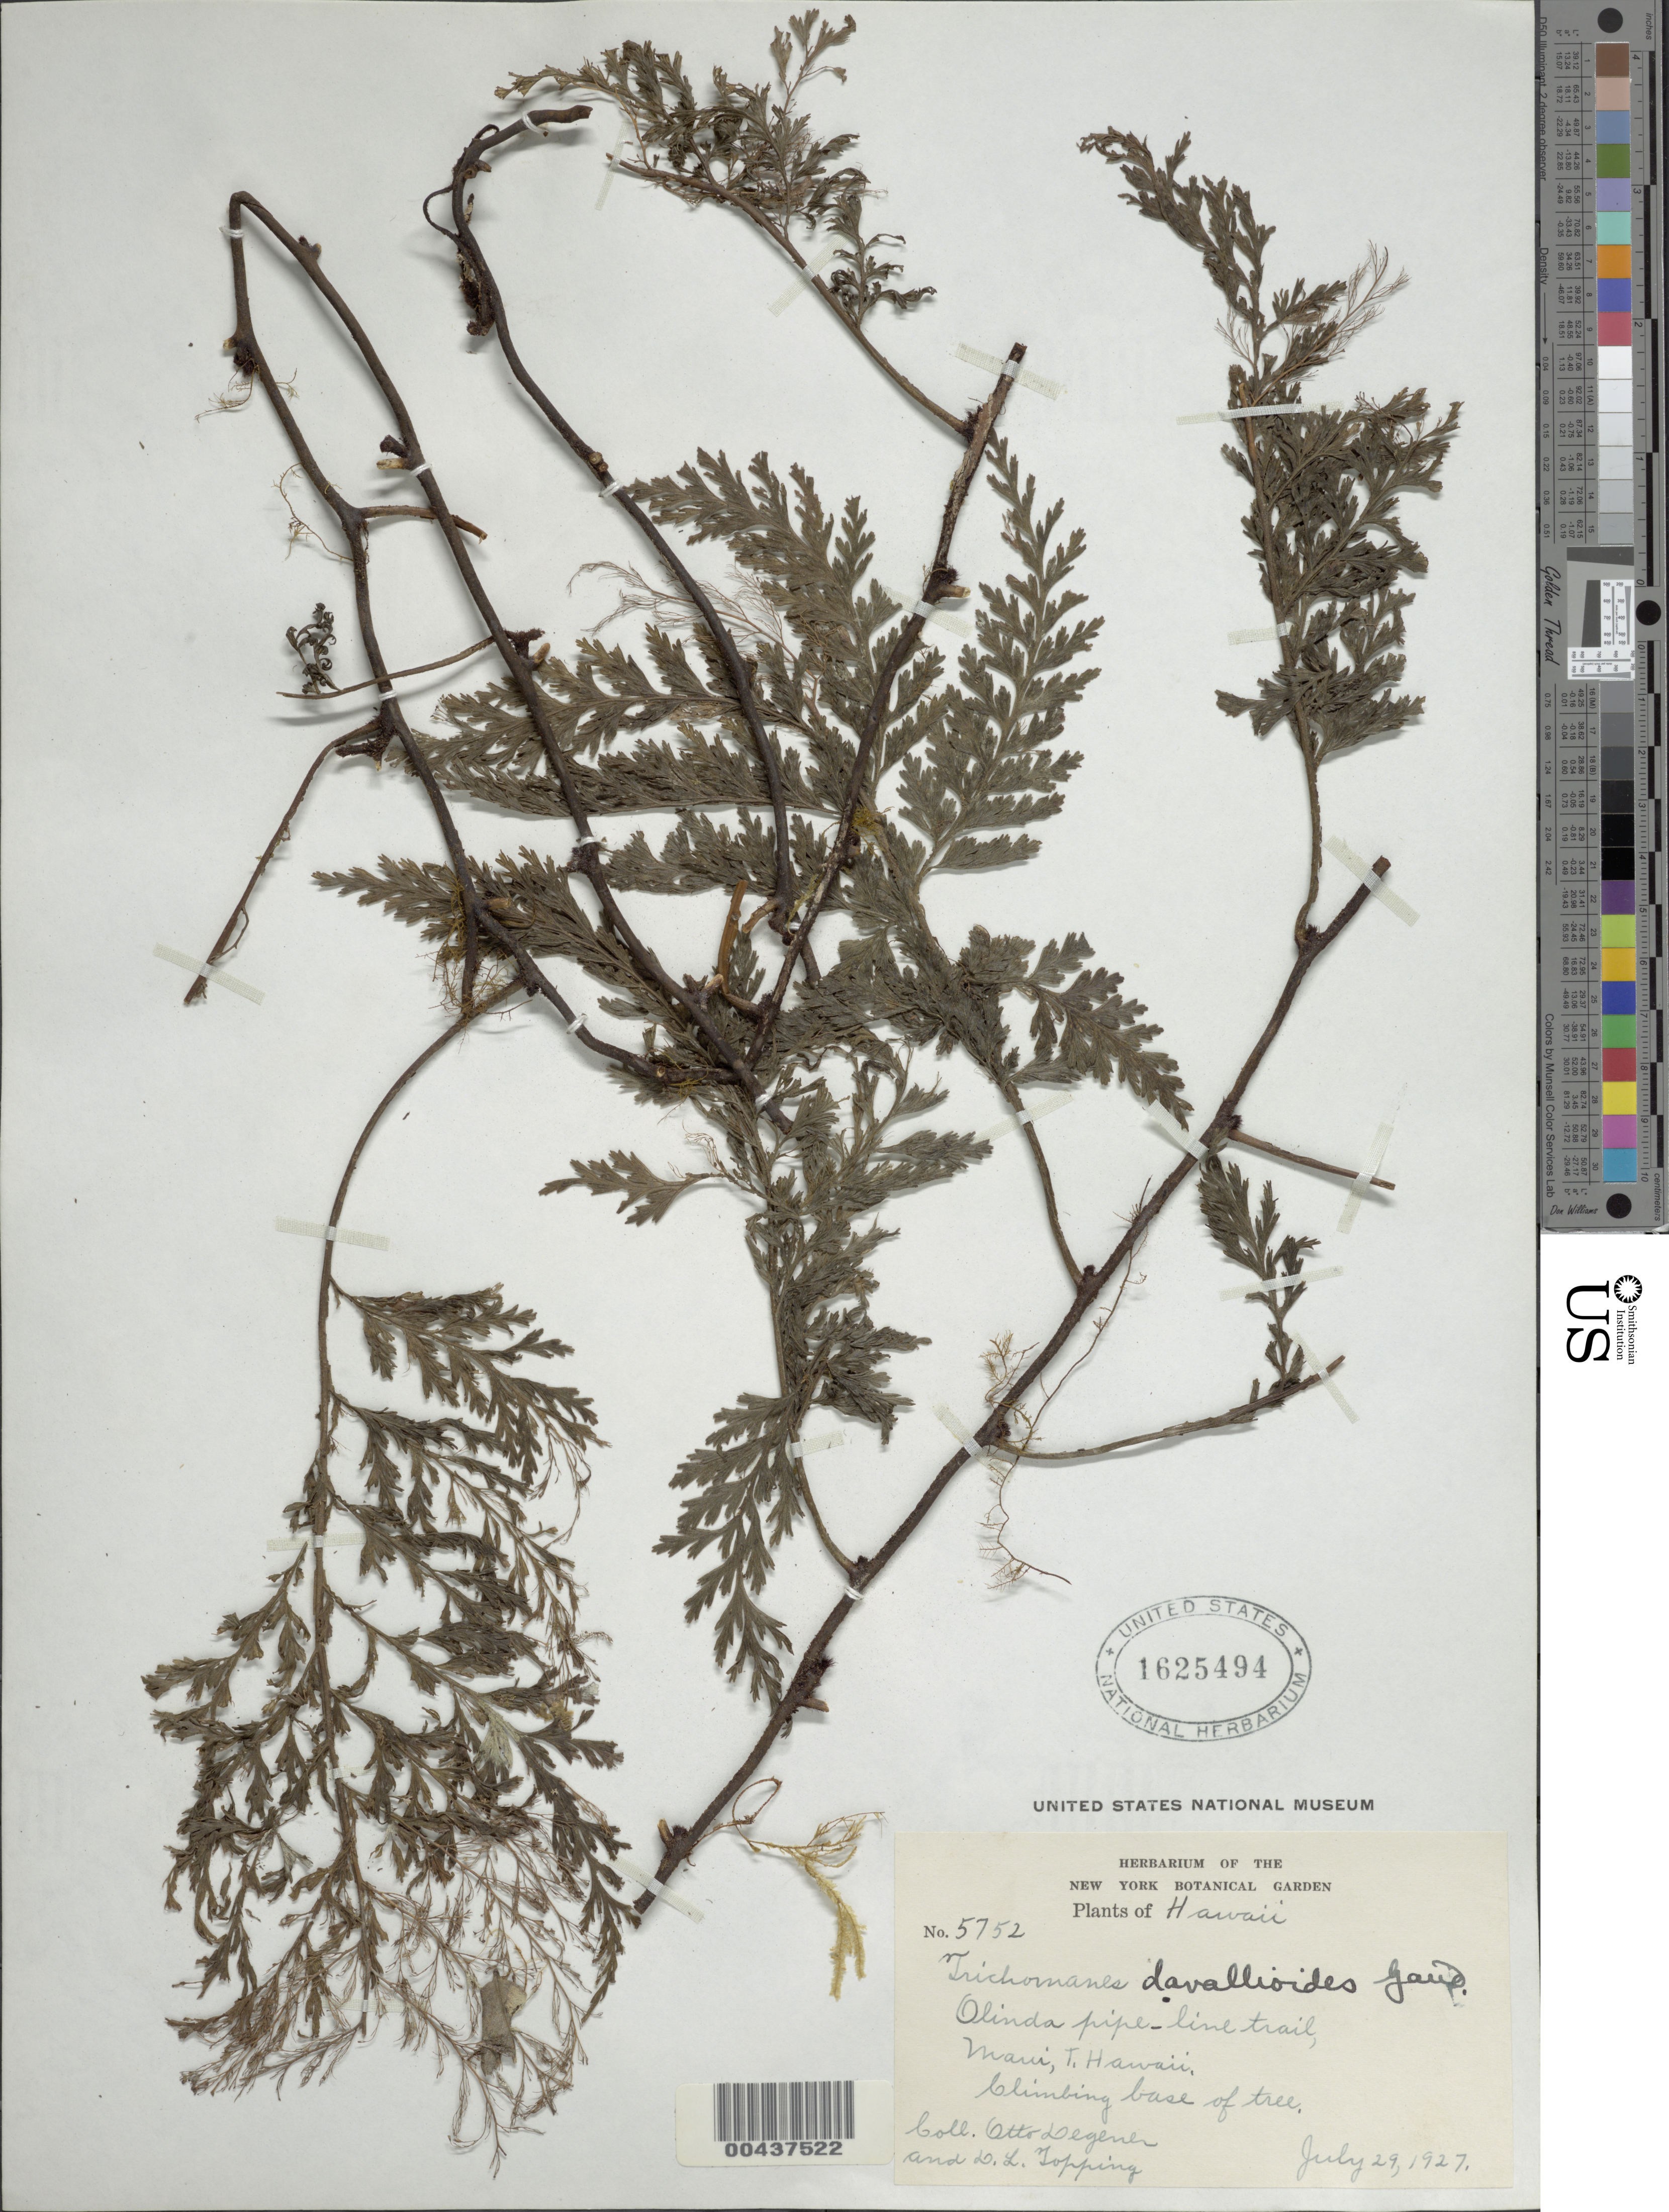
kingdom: Plantae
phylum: Tracheophyta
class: Polypodiopsida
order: Hymenophyllales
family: Hymenophyllaceae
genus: Vandenboschia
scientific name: Vandenboschia davallioides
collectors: O. Degener & D. L. Topping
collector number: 5752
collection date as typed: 29 Jul 1927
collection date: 1927-07-29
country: United States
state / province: Hawaii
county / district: Maui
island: Maui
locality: Olinda pipe-line trail, Maui, T.Hawaii.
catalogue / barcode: US 1625494